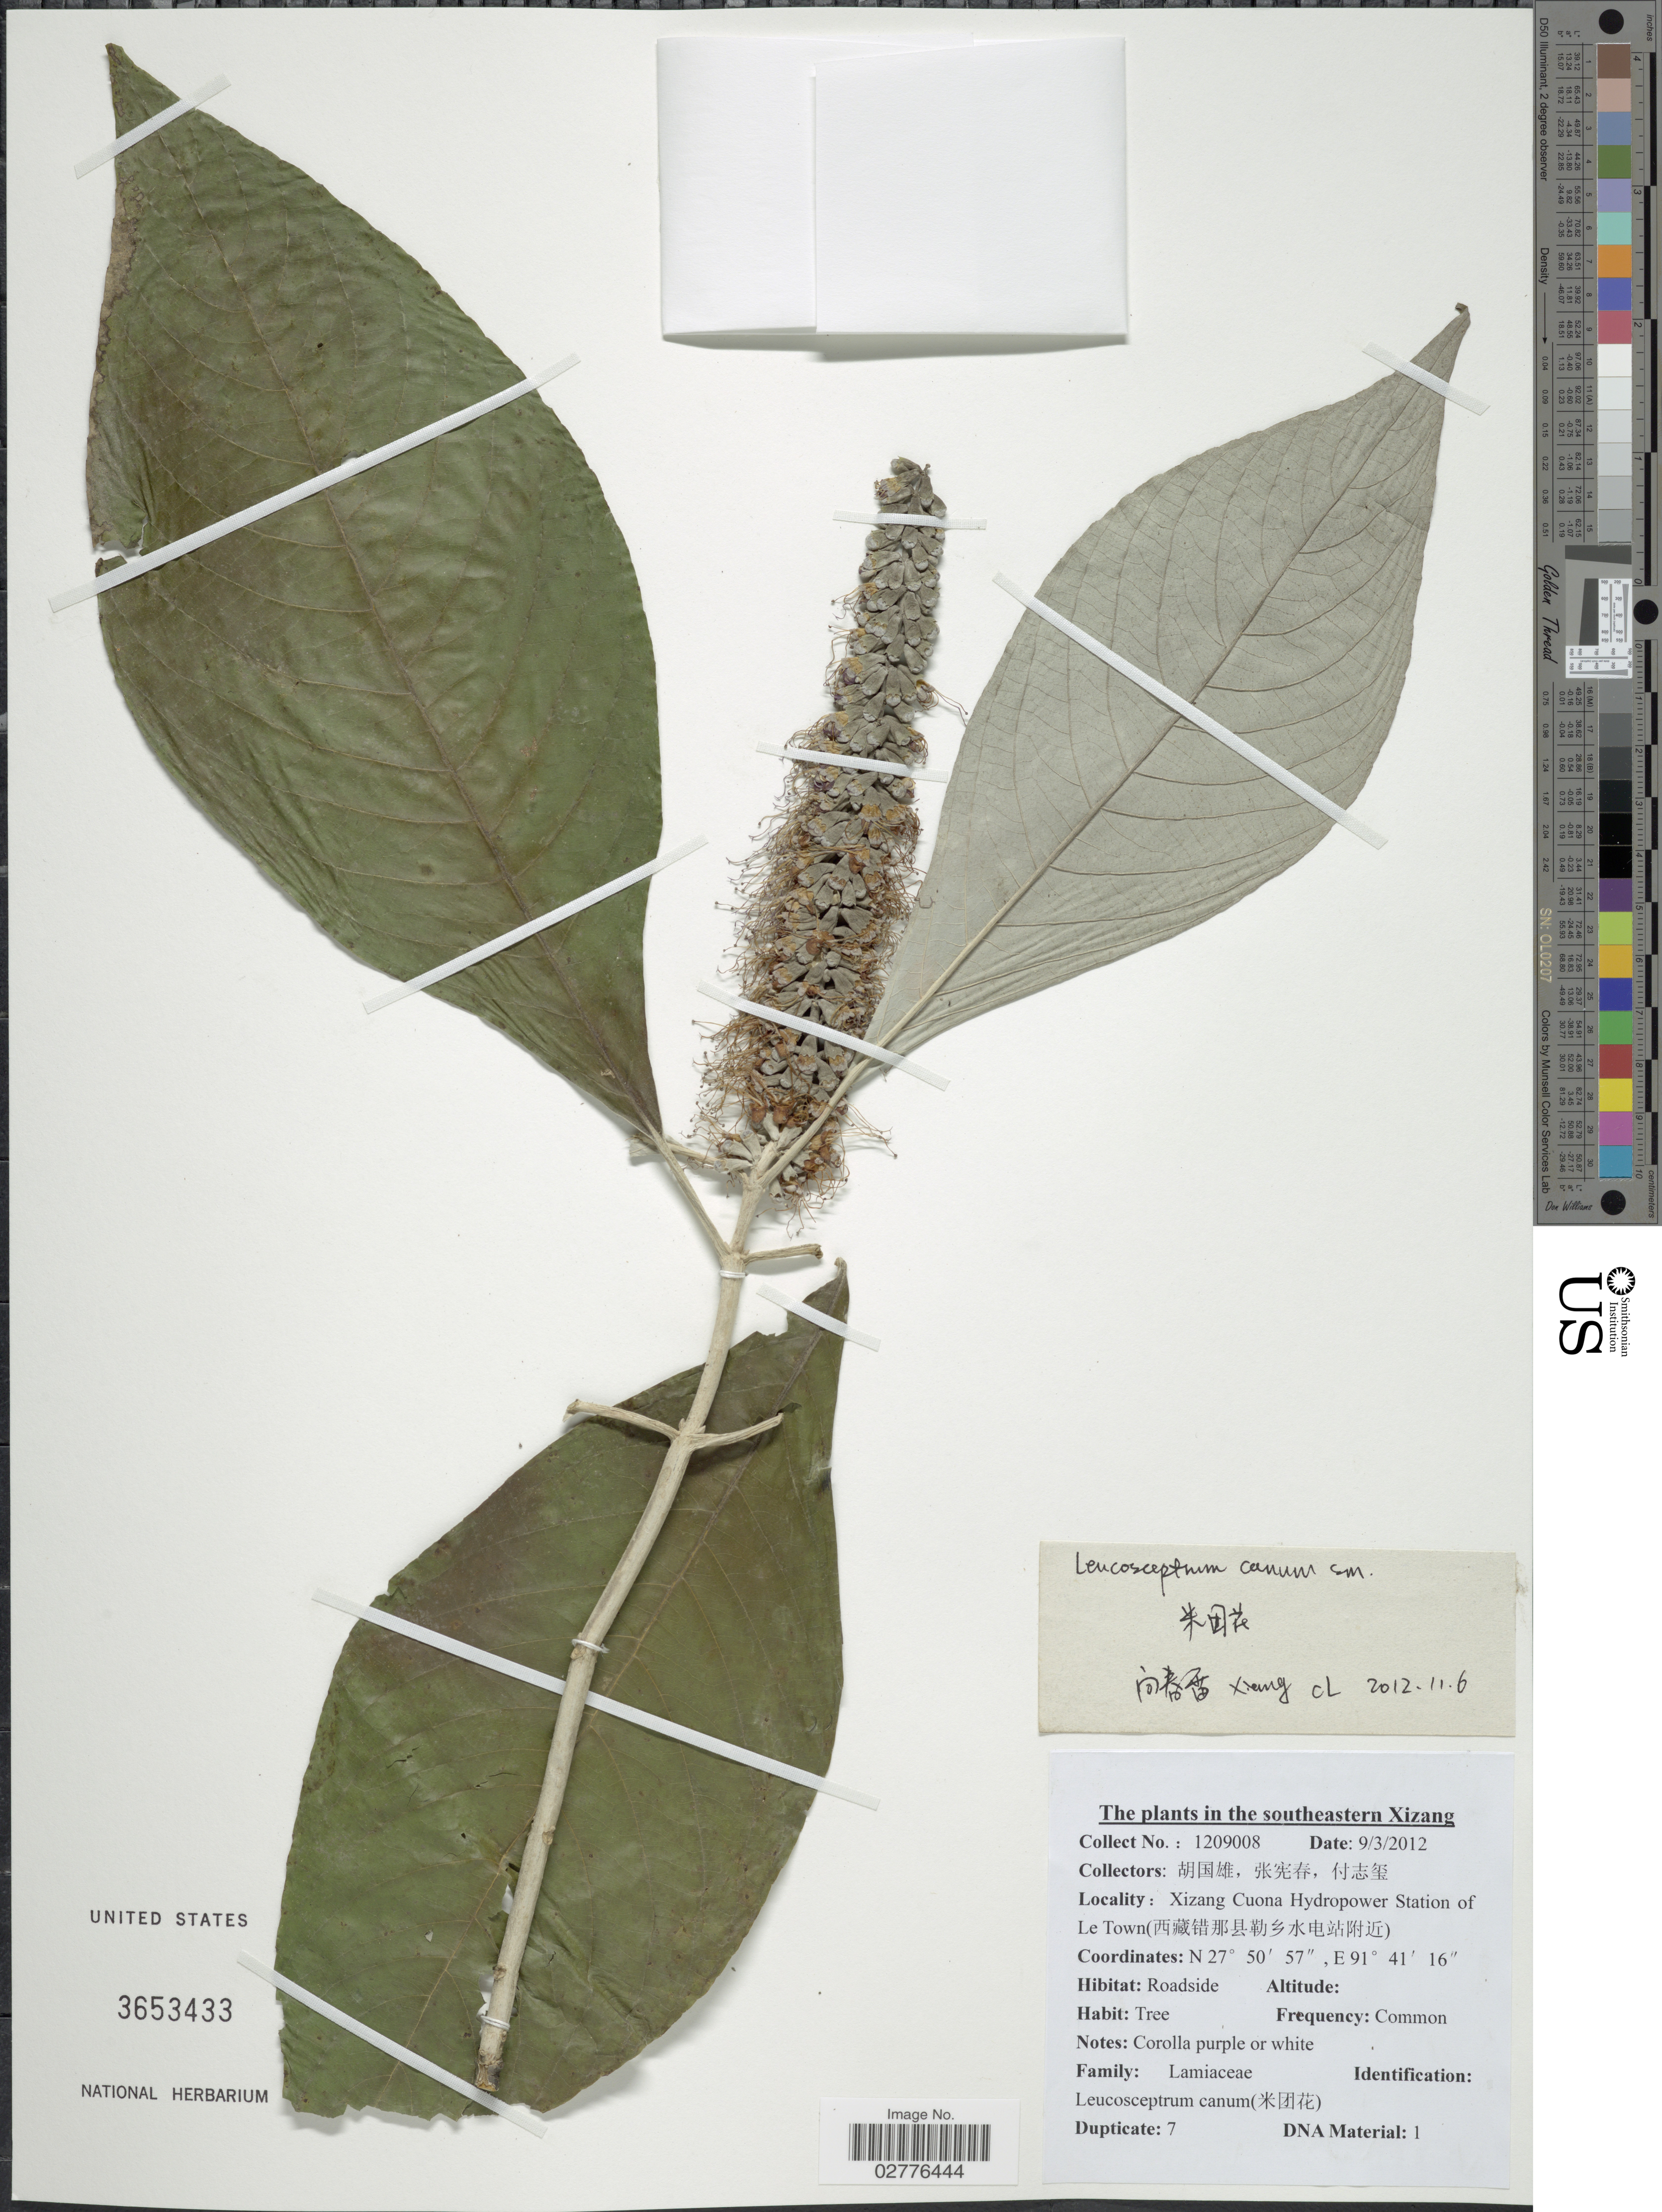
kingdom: Plantae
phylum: Tracheophyta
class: Magnoliopsida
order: Lamiales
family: Lamiaceae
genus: Leucosceptrum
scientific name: Leucosceptrum canum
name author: Sm.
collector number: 1209008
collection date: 2012-03-09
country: China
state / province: Xizang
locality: Southeastern Xizang. Xizang Cuona Hydropower Station of Le Town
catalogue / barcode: US 3653433